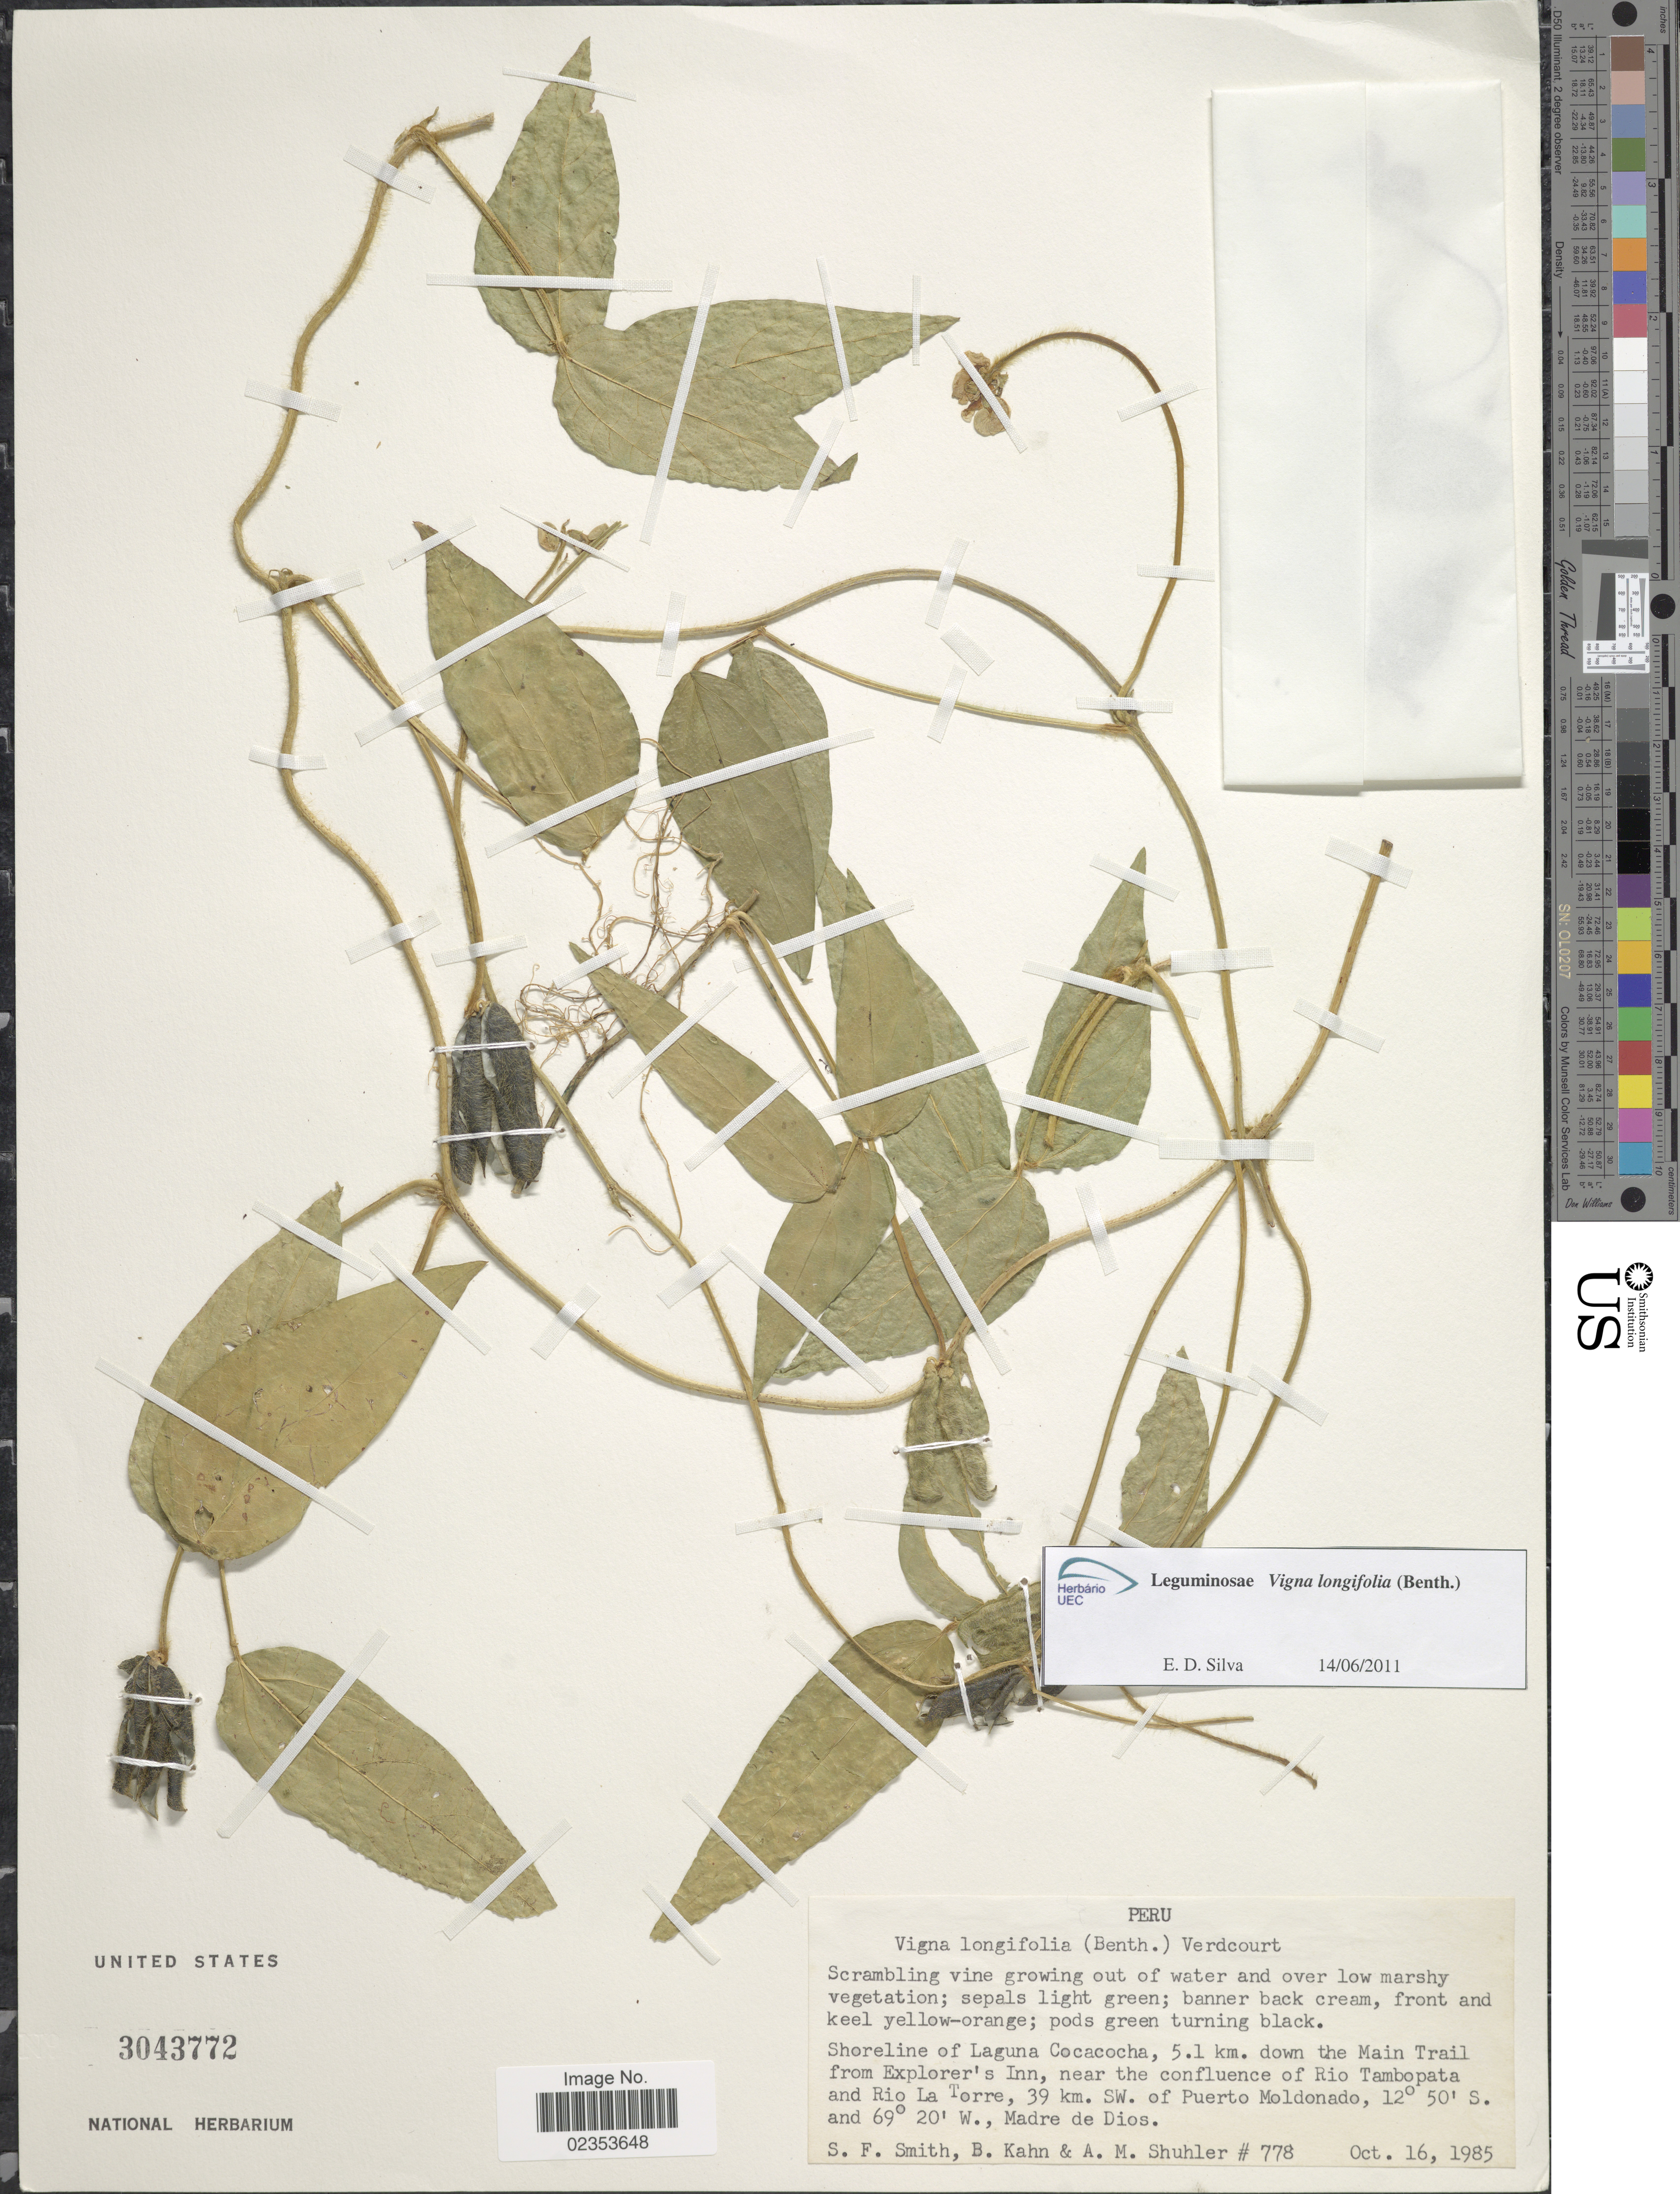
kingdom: Plantae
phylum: Tracheophyta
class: Magnoliopsida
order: Fabales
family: Fabaceae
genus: Vigna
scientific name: Vigna longifolia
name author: (Benth.) Verdc.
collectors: S.F. Smith, B. Kahn & A. Shuhler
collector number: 778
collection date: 1985-10-16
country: Peru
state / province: Madre de Dios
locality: Shoreline of Laguna Cocacocha, 5.1 km. down the Main Trail from Explorer's Inn, near the confluence of Rio Tambopata and Rio La Torre, 39 km. SW. of Puerto Moldonado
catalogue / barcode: US 3043772